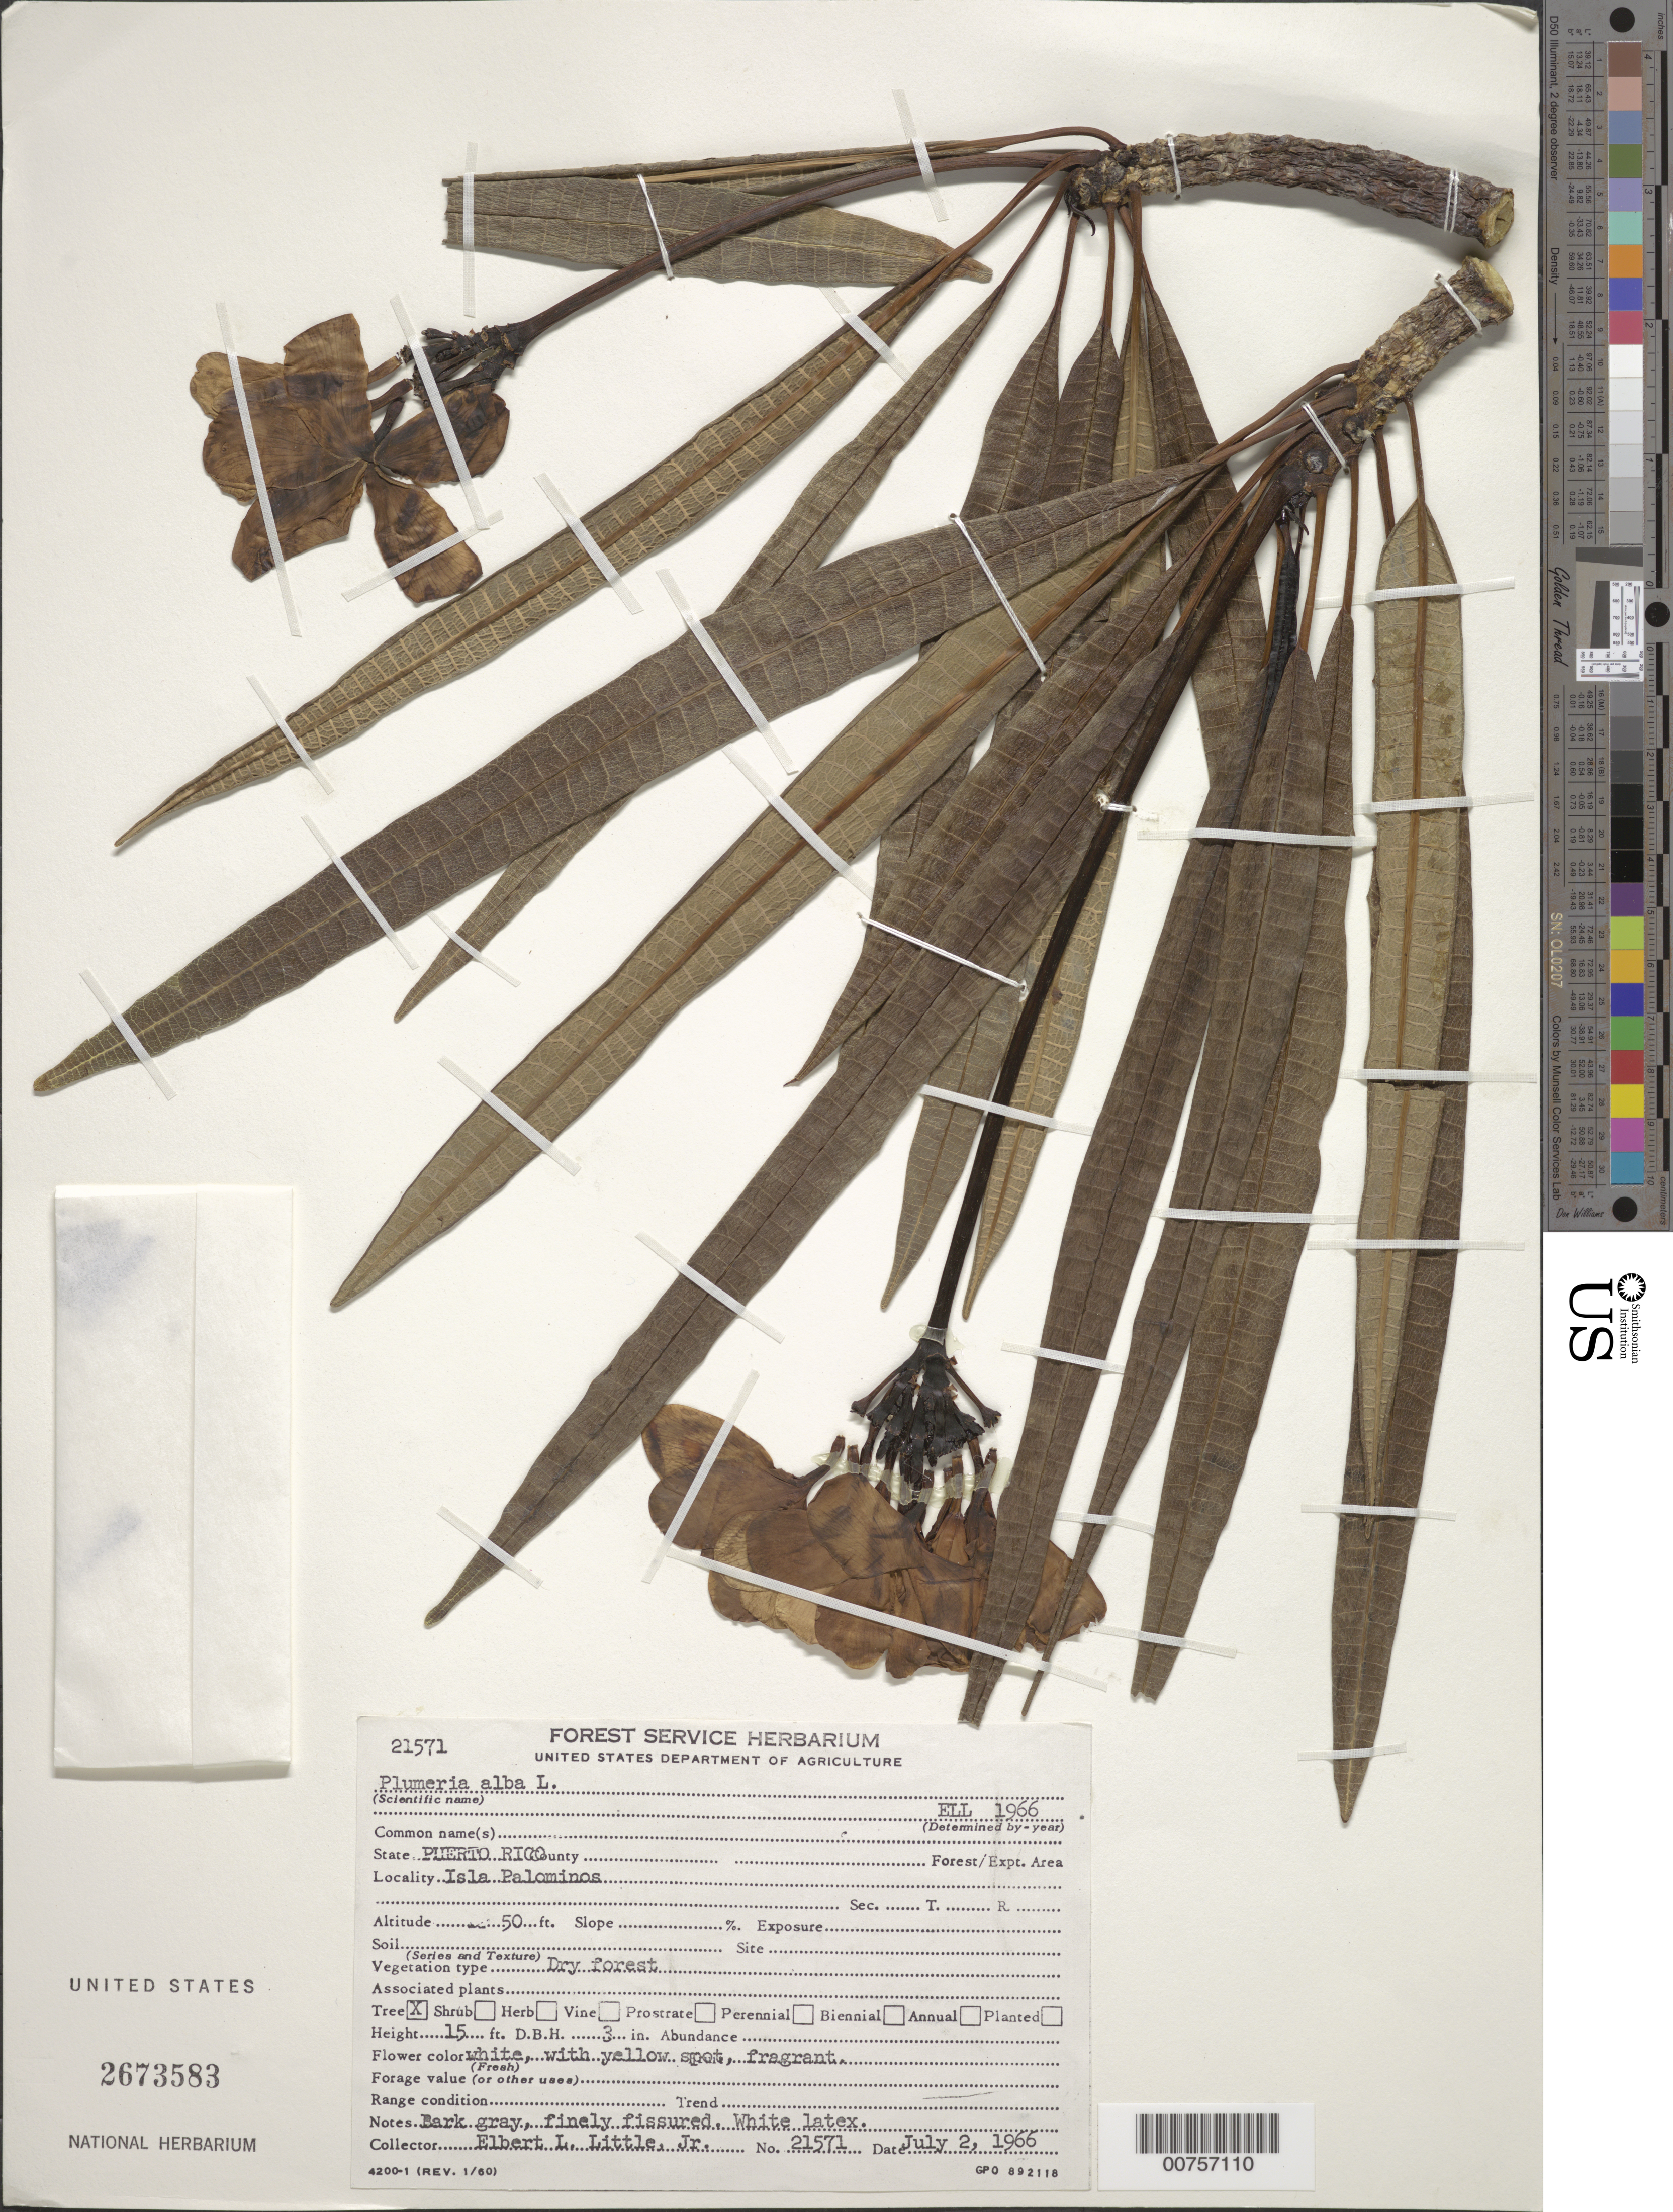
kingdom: Plantae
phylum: Tracheophyta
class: Magnoliopsida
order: Gentianales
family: Apocynaceae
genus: Plumeria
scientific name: Plumeria alba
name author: L.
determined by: Little, Elbert L., Jr., (FSSR), United States Department of Agriculture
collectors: E. L. Little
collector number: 21571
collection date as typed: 02 Jul 1966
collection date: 1966-07-02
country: Puerto Rico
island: Palominos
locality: Isla Palominos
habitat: Dry forest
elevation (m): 15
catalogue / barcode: US 2673583